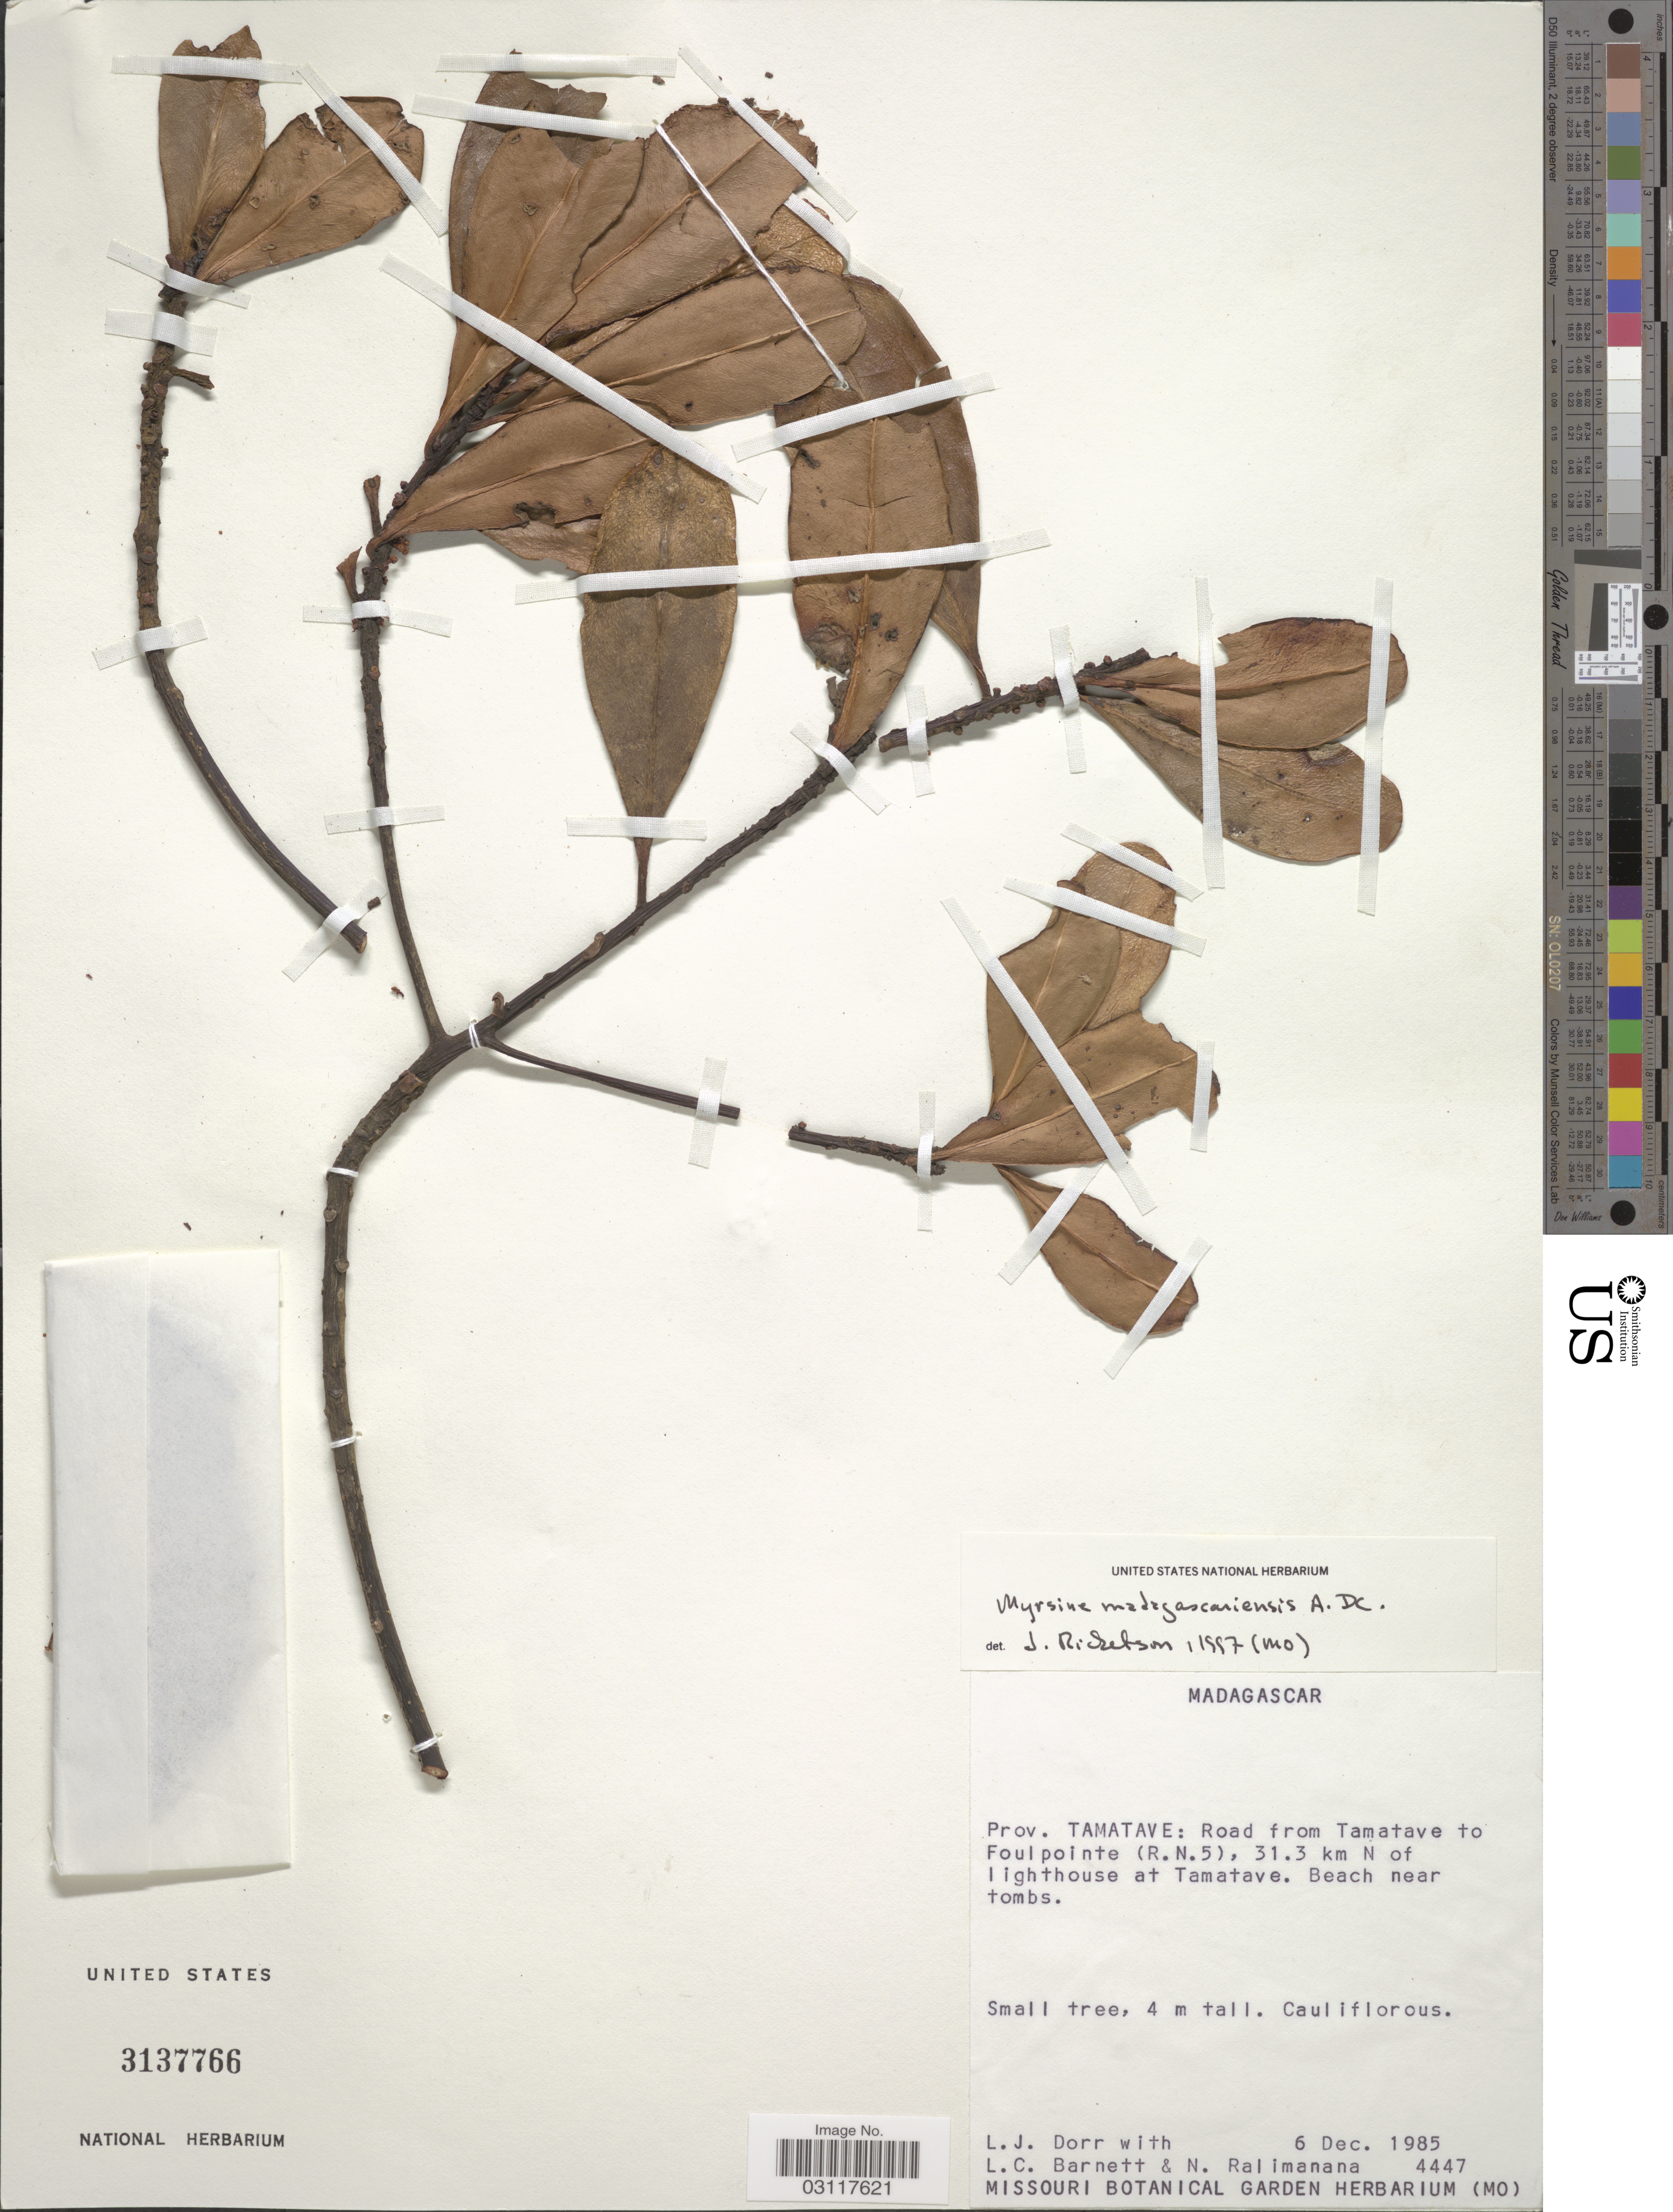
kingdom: Plantae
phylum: Tracheophyta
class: Magnoliopsida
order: Ericales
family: Primulaceae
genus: Myrsine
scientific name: Myrsine madagascariensis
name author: A. DC.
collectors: L. J. Dorr, L. C. Barnett & N. Ralimanana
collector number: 4447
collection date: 1985-12-06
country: Madagascar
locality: Prov. Tamatave: Road from Tamatave to Foulpointe (R.N. 5), 31.3 km N of lighthouse at Tamatave.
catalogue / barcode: US 3137766